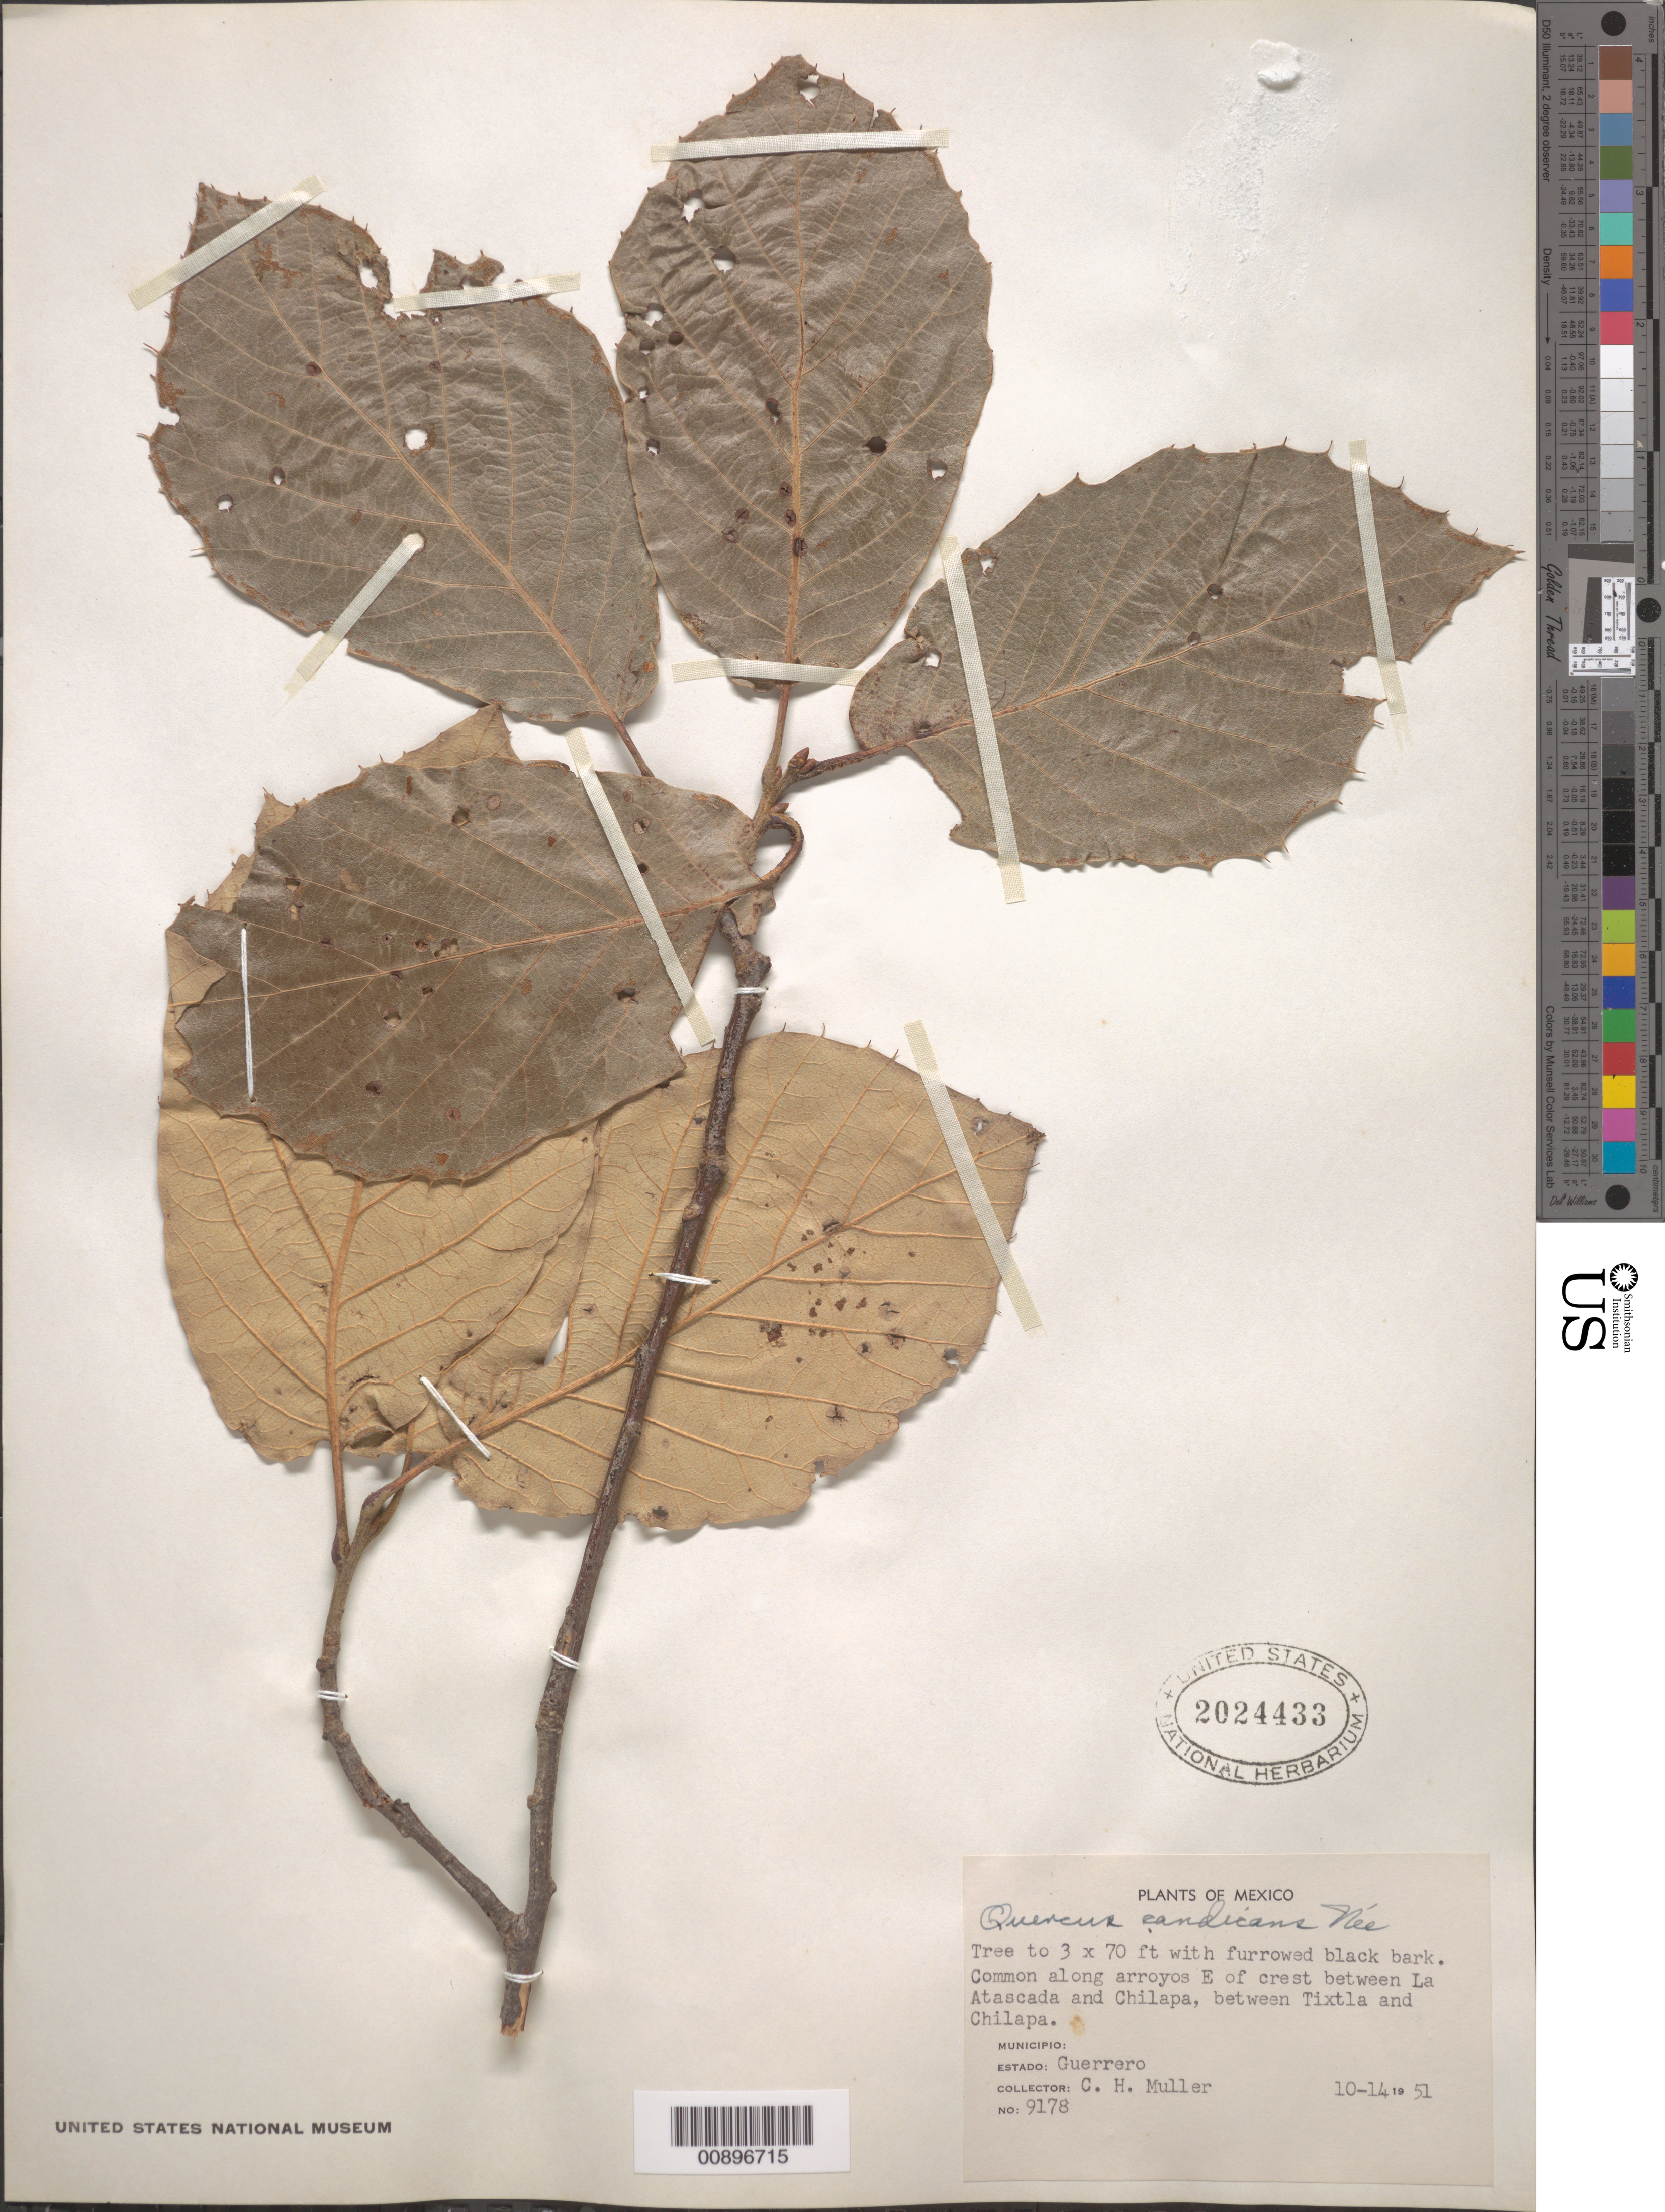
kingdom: Plantae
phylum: Tracheophyta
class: Magnoliopsida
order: Fagales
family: Fagaceae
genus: Quercus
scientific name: Quercus candicans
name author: Née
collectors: C. H. Muller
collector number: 9178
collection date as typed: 14 Oct 1951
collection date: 1951-10-14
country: Mexico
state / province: Guerrero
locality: E of crest between La Atascada and Chilapa, between Tixtla and Chilapa.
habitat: Common along arroyos.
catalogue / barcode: US 2024433